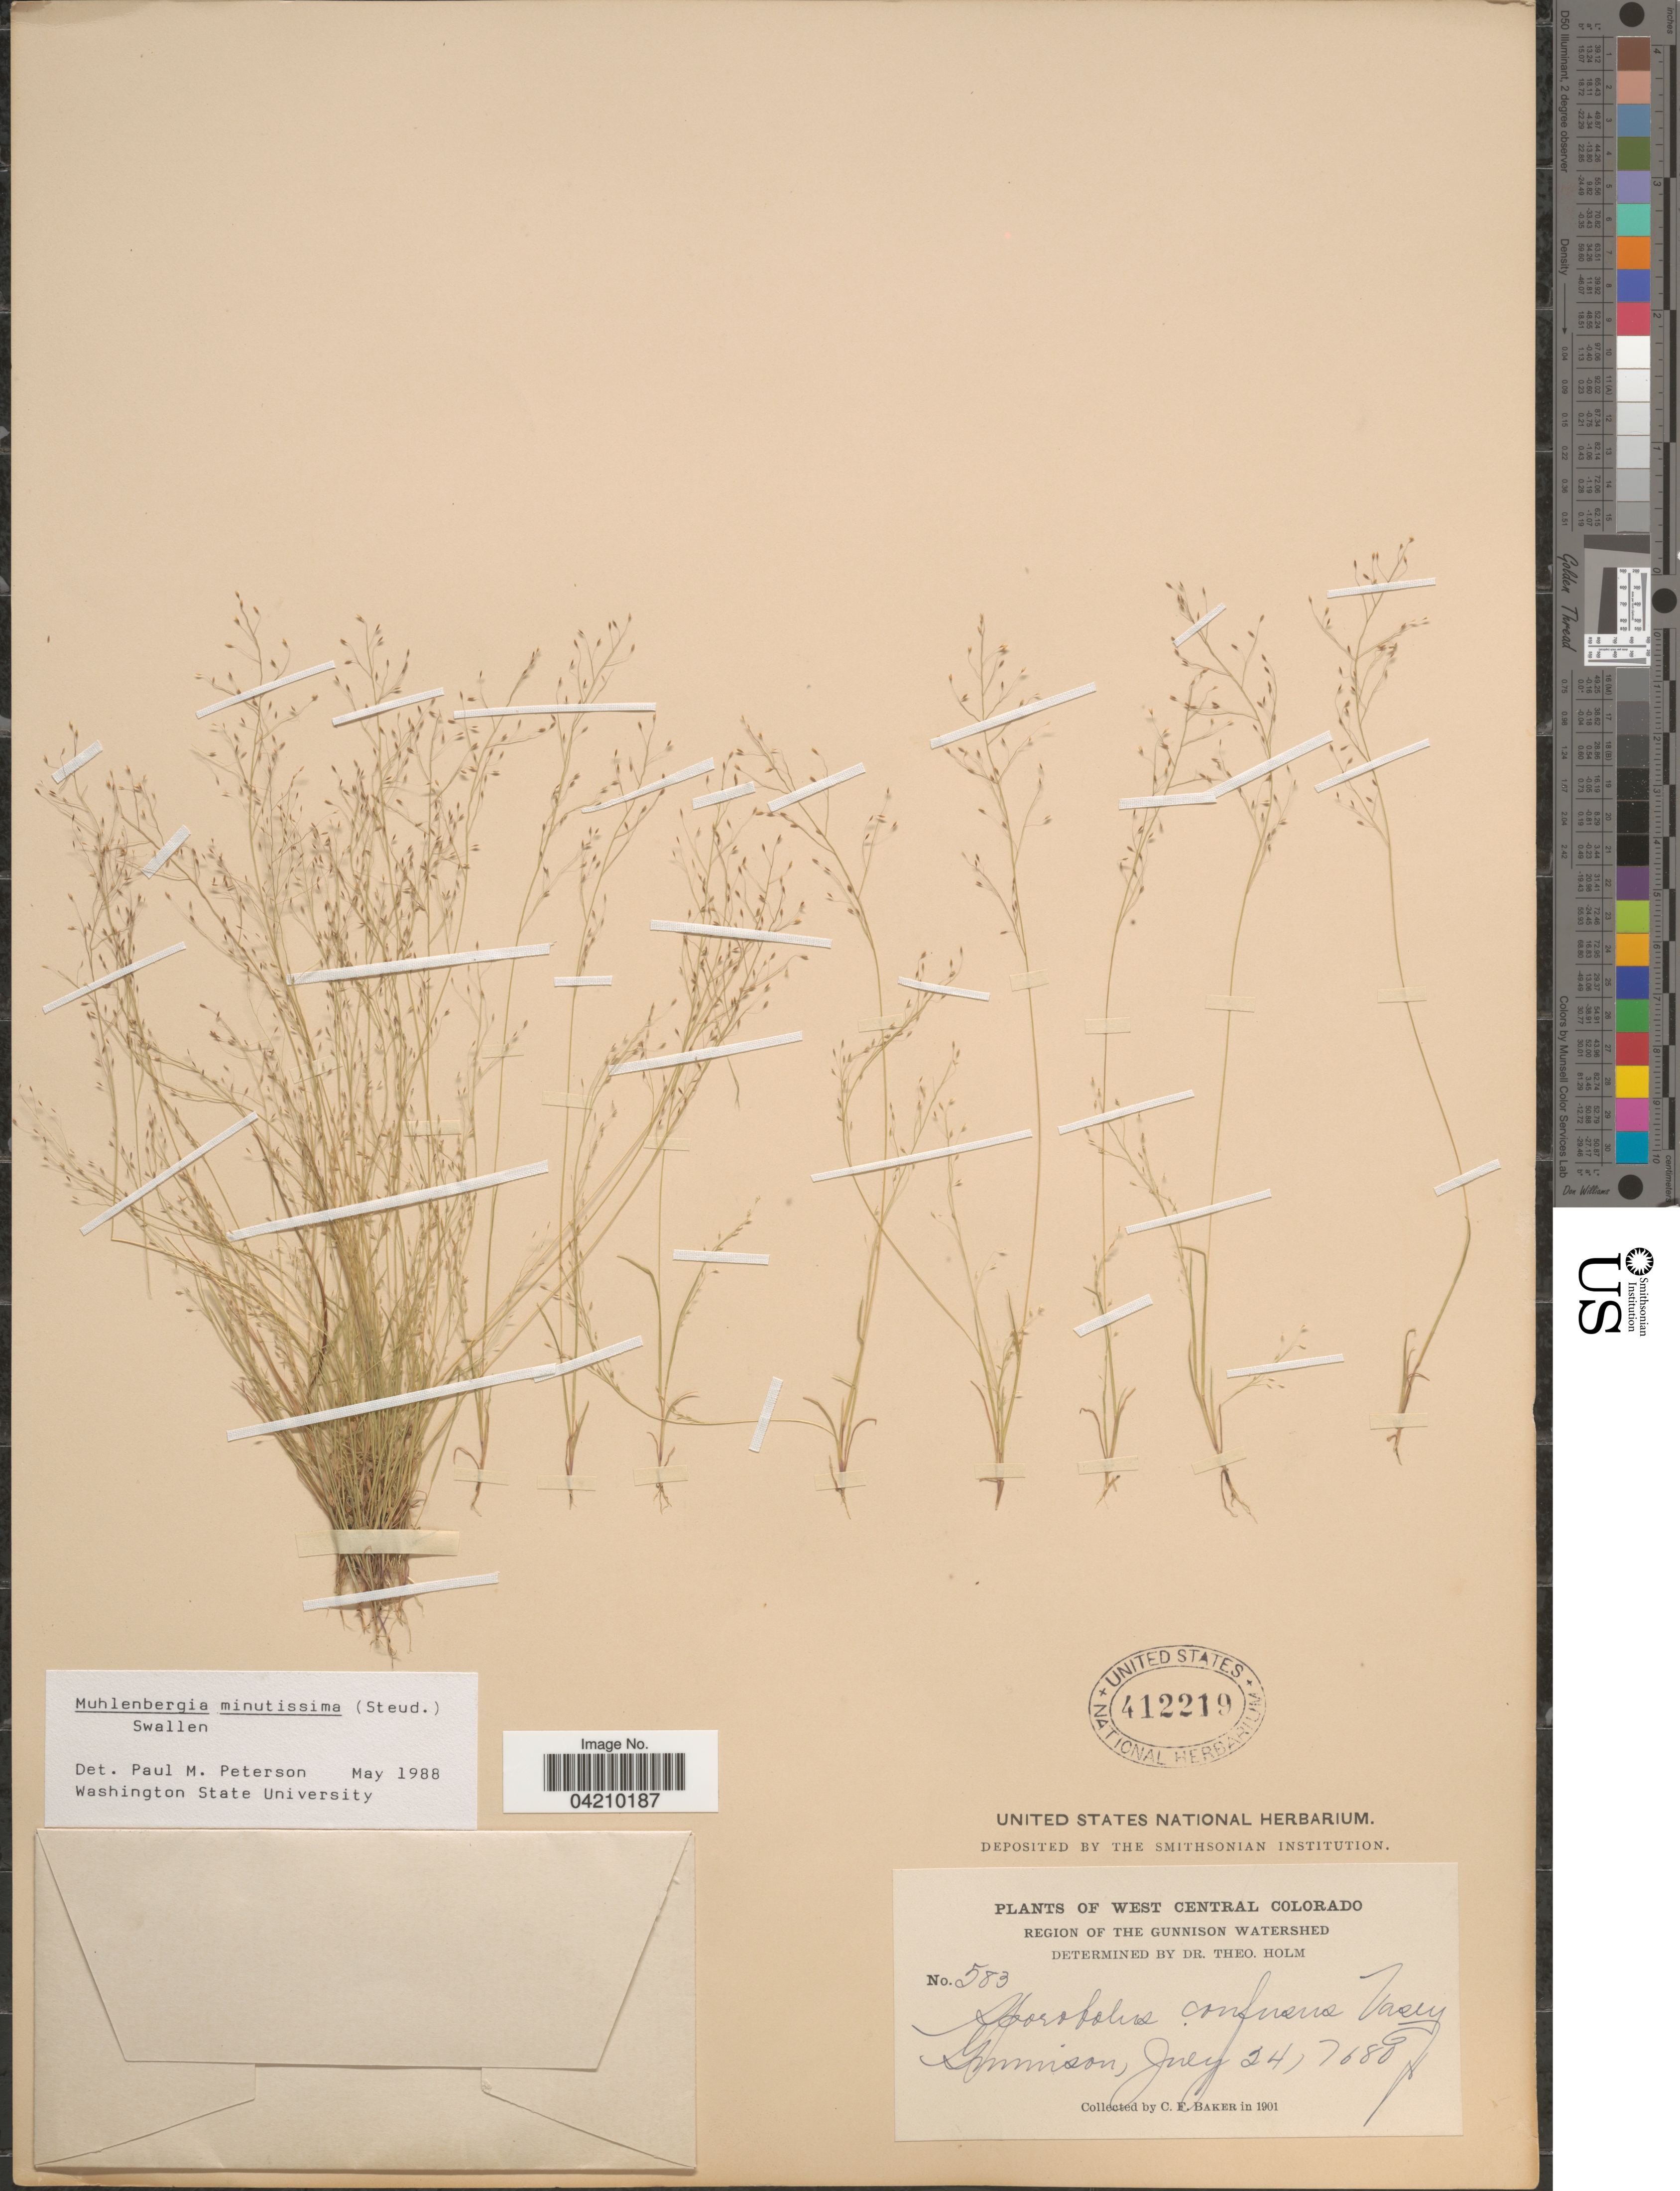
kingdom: Plantae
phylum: Tracheophyta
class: Liliopsida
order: Poales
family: Poaceae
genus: Muhlenbergia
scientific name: Muhlenbergia minutissima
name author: (Steud.) Swallen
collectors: C. F. Baker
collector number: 583/7680?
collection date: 1901-07-24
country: United States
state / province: Colorado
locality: West Central Colorado. Region of the Gunnison Watershed. Gunnison.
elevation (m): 2341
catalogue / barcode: US 412219